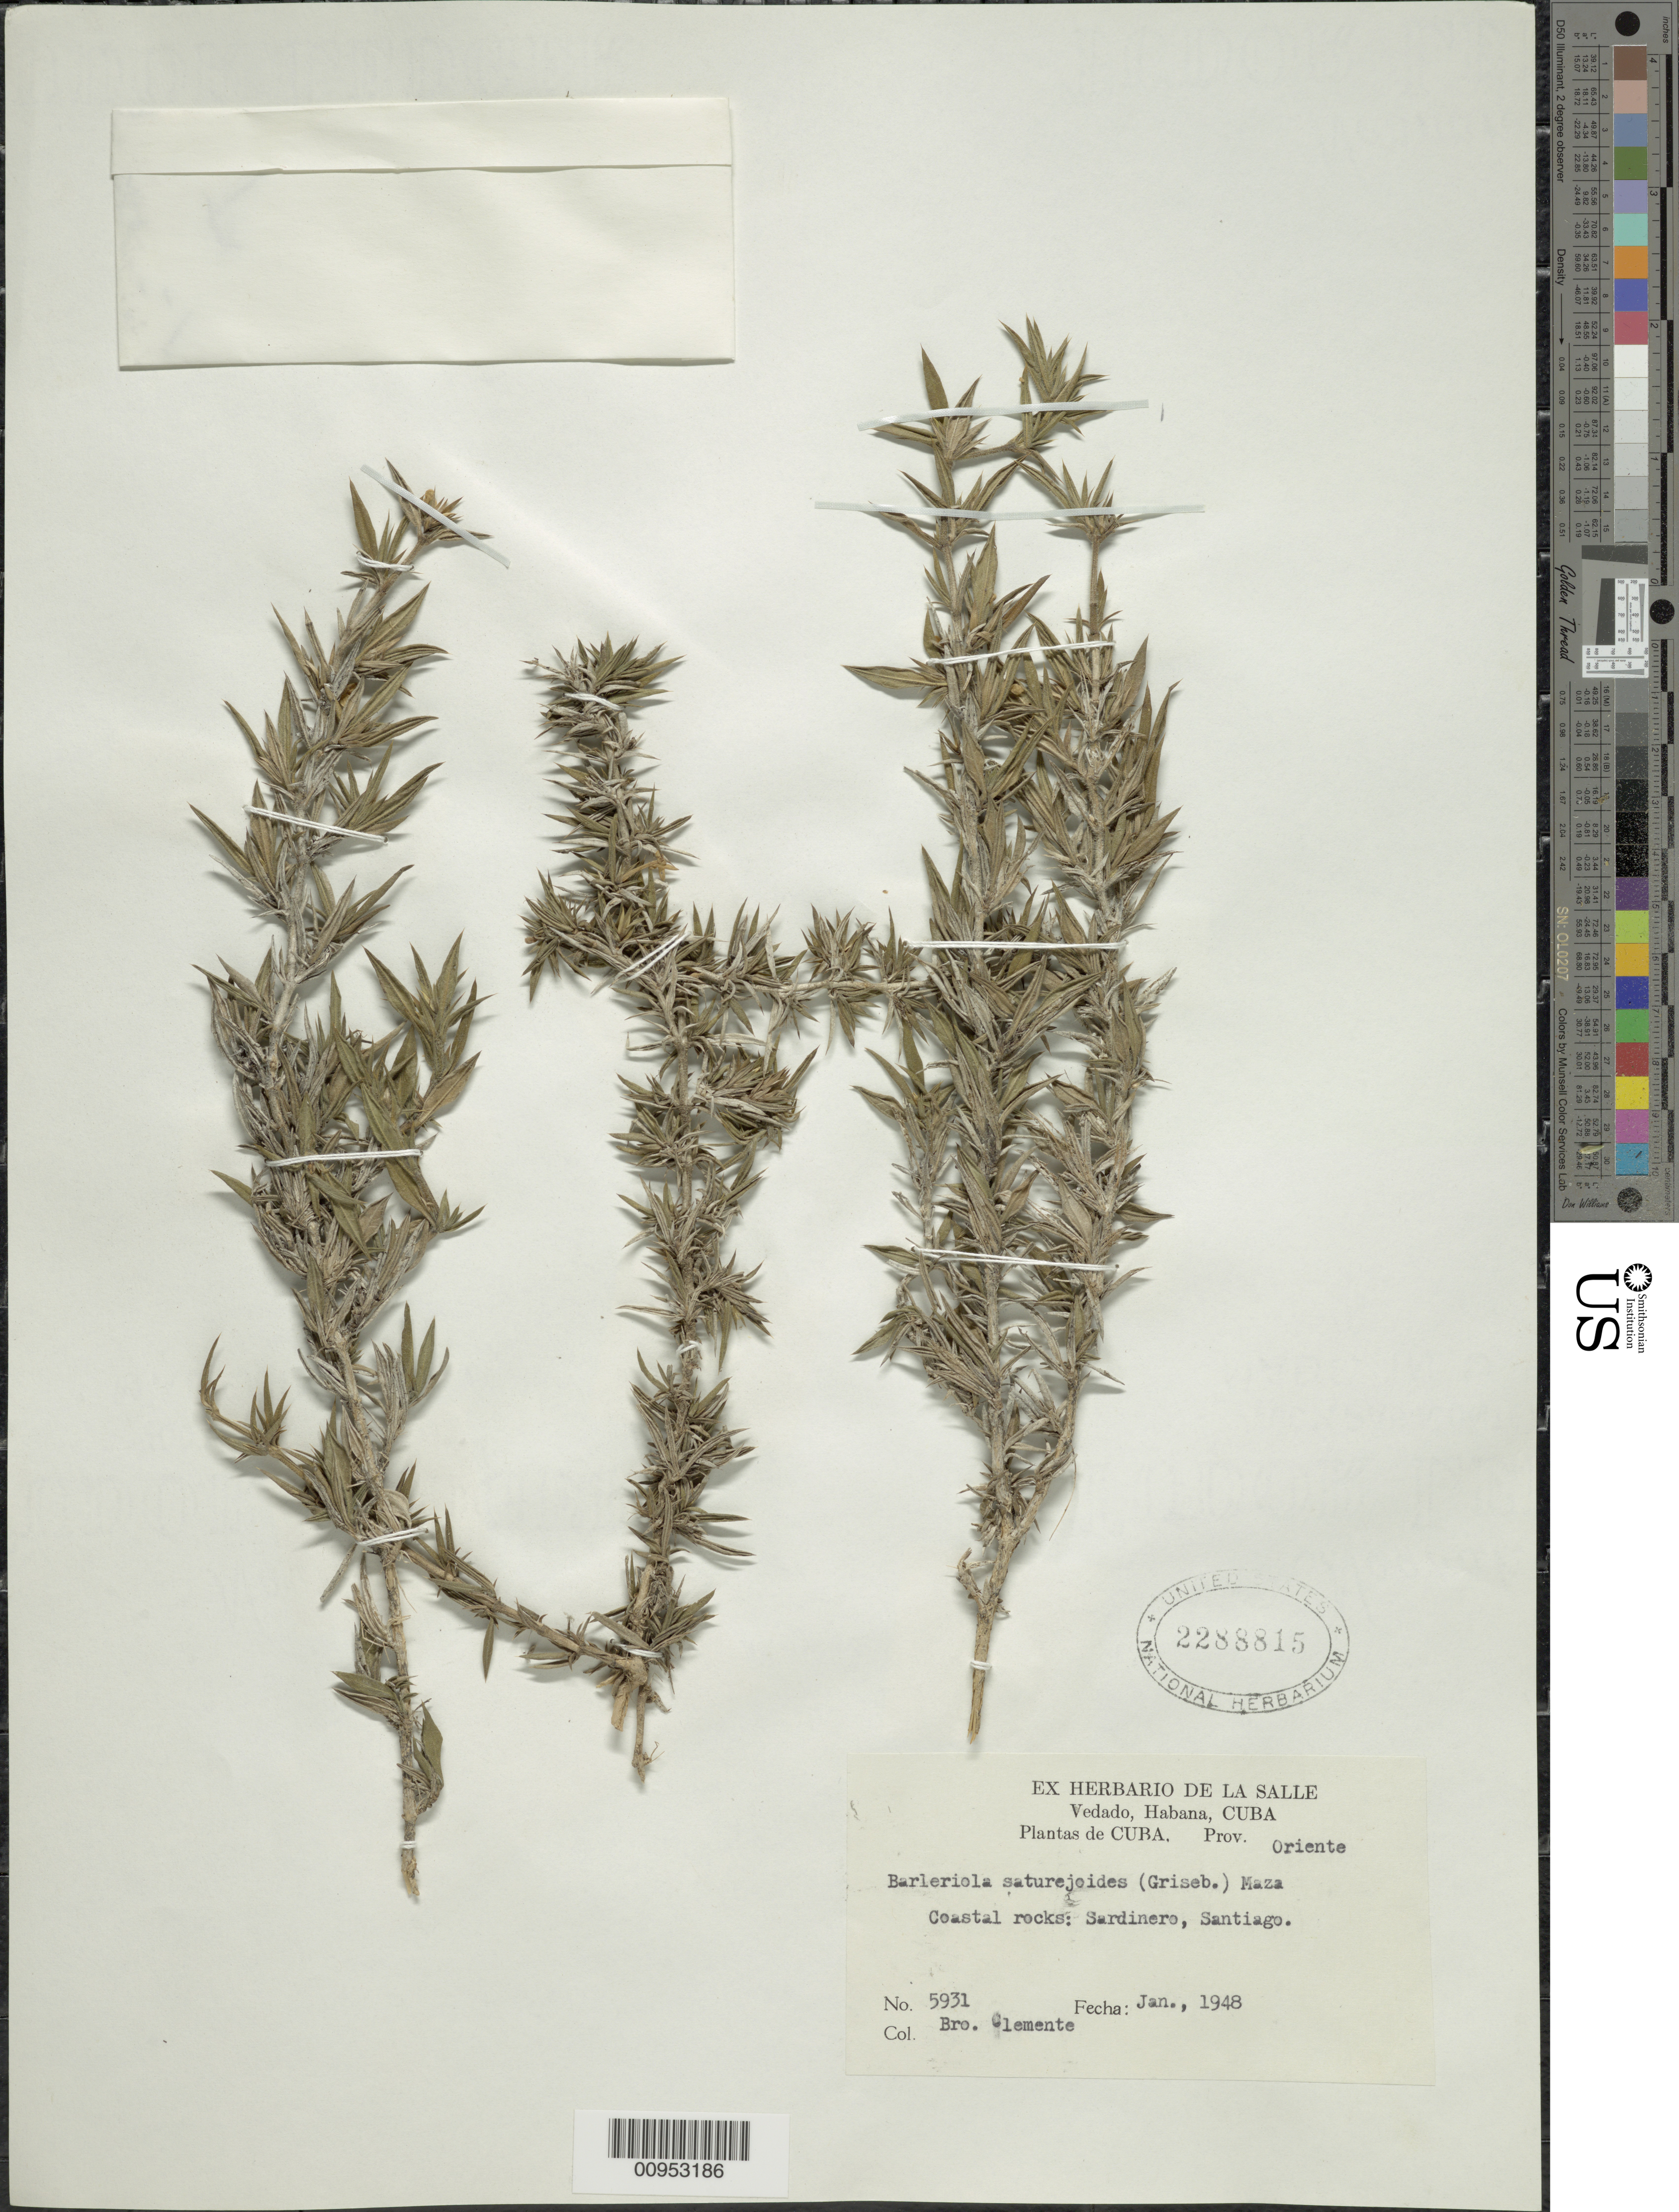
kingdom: Plantae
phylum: Tracheophyta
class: Magnoliopsida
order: Lamiales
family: Acanthaceae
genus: Barleriola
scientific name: Barleriola saturejoides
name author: (Griseb.) M. Gómez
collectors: Bro. Clemente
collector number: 5931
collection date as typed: Jan 1948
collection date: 1948-01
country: Cuba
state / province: Santiago de Cuba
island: Cuba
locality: Sardinero, Santiago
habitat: Coastal rocks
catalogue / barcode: US 2288815